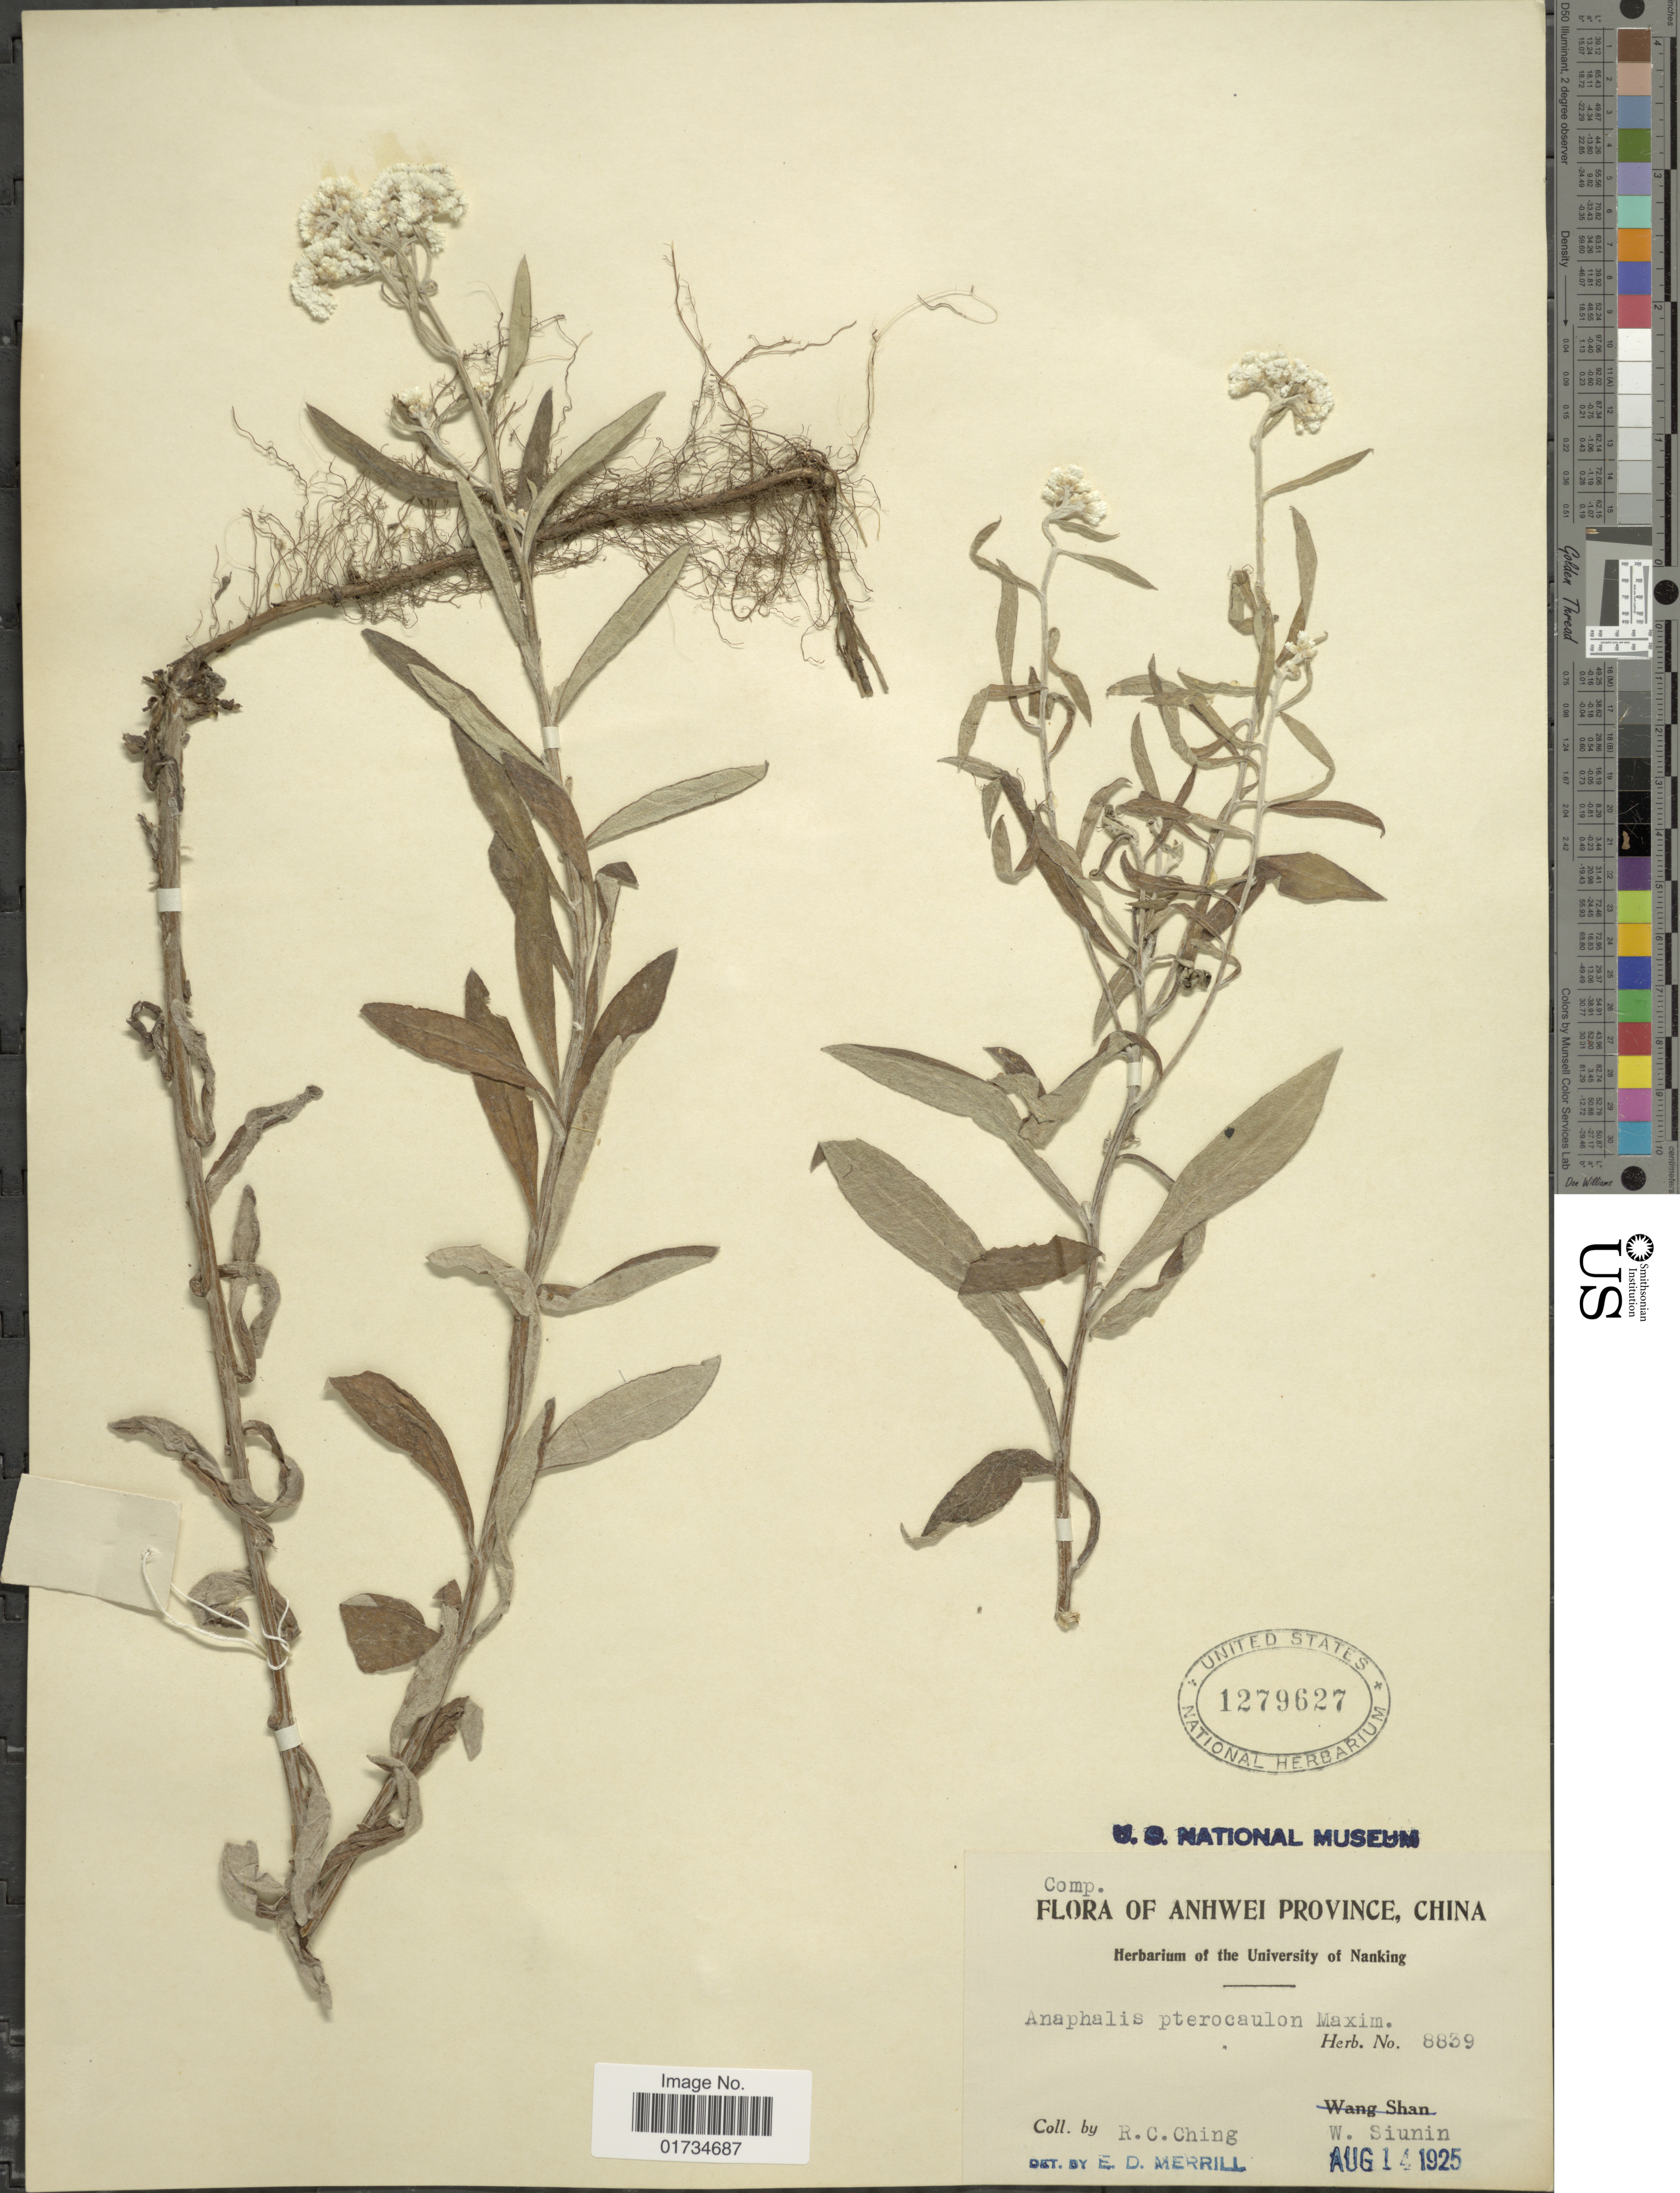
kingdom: Plantae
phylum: Tracheophyta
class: Magnoliopsida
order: Asterales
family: Asteraceae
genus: Anaphalis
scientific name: Anaphalis sinica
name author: Hance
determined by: Chen, Y. S.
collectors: R. C. Ching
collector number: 8839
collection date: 1925-08-14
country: China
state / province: Anhui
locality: Anhwei Province, China. W. Siunin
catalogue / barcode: US 1279627